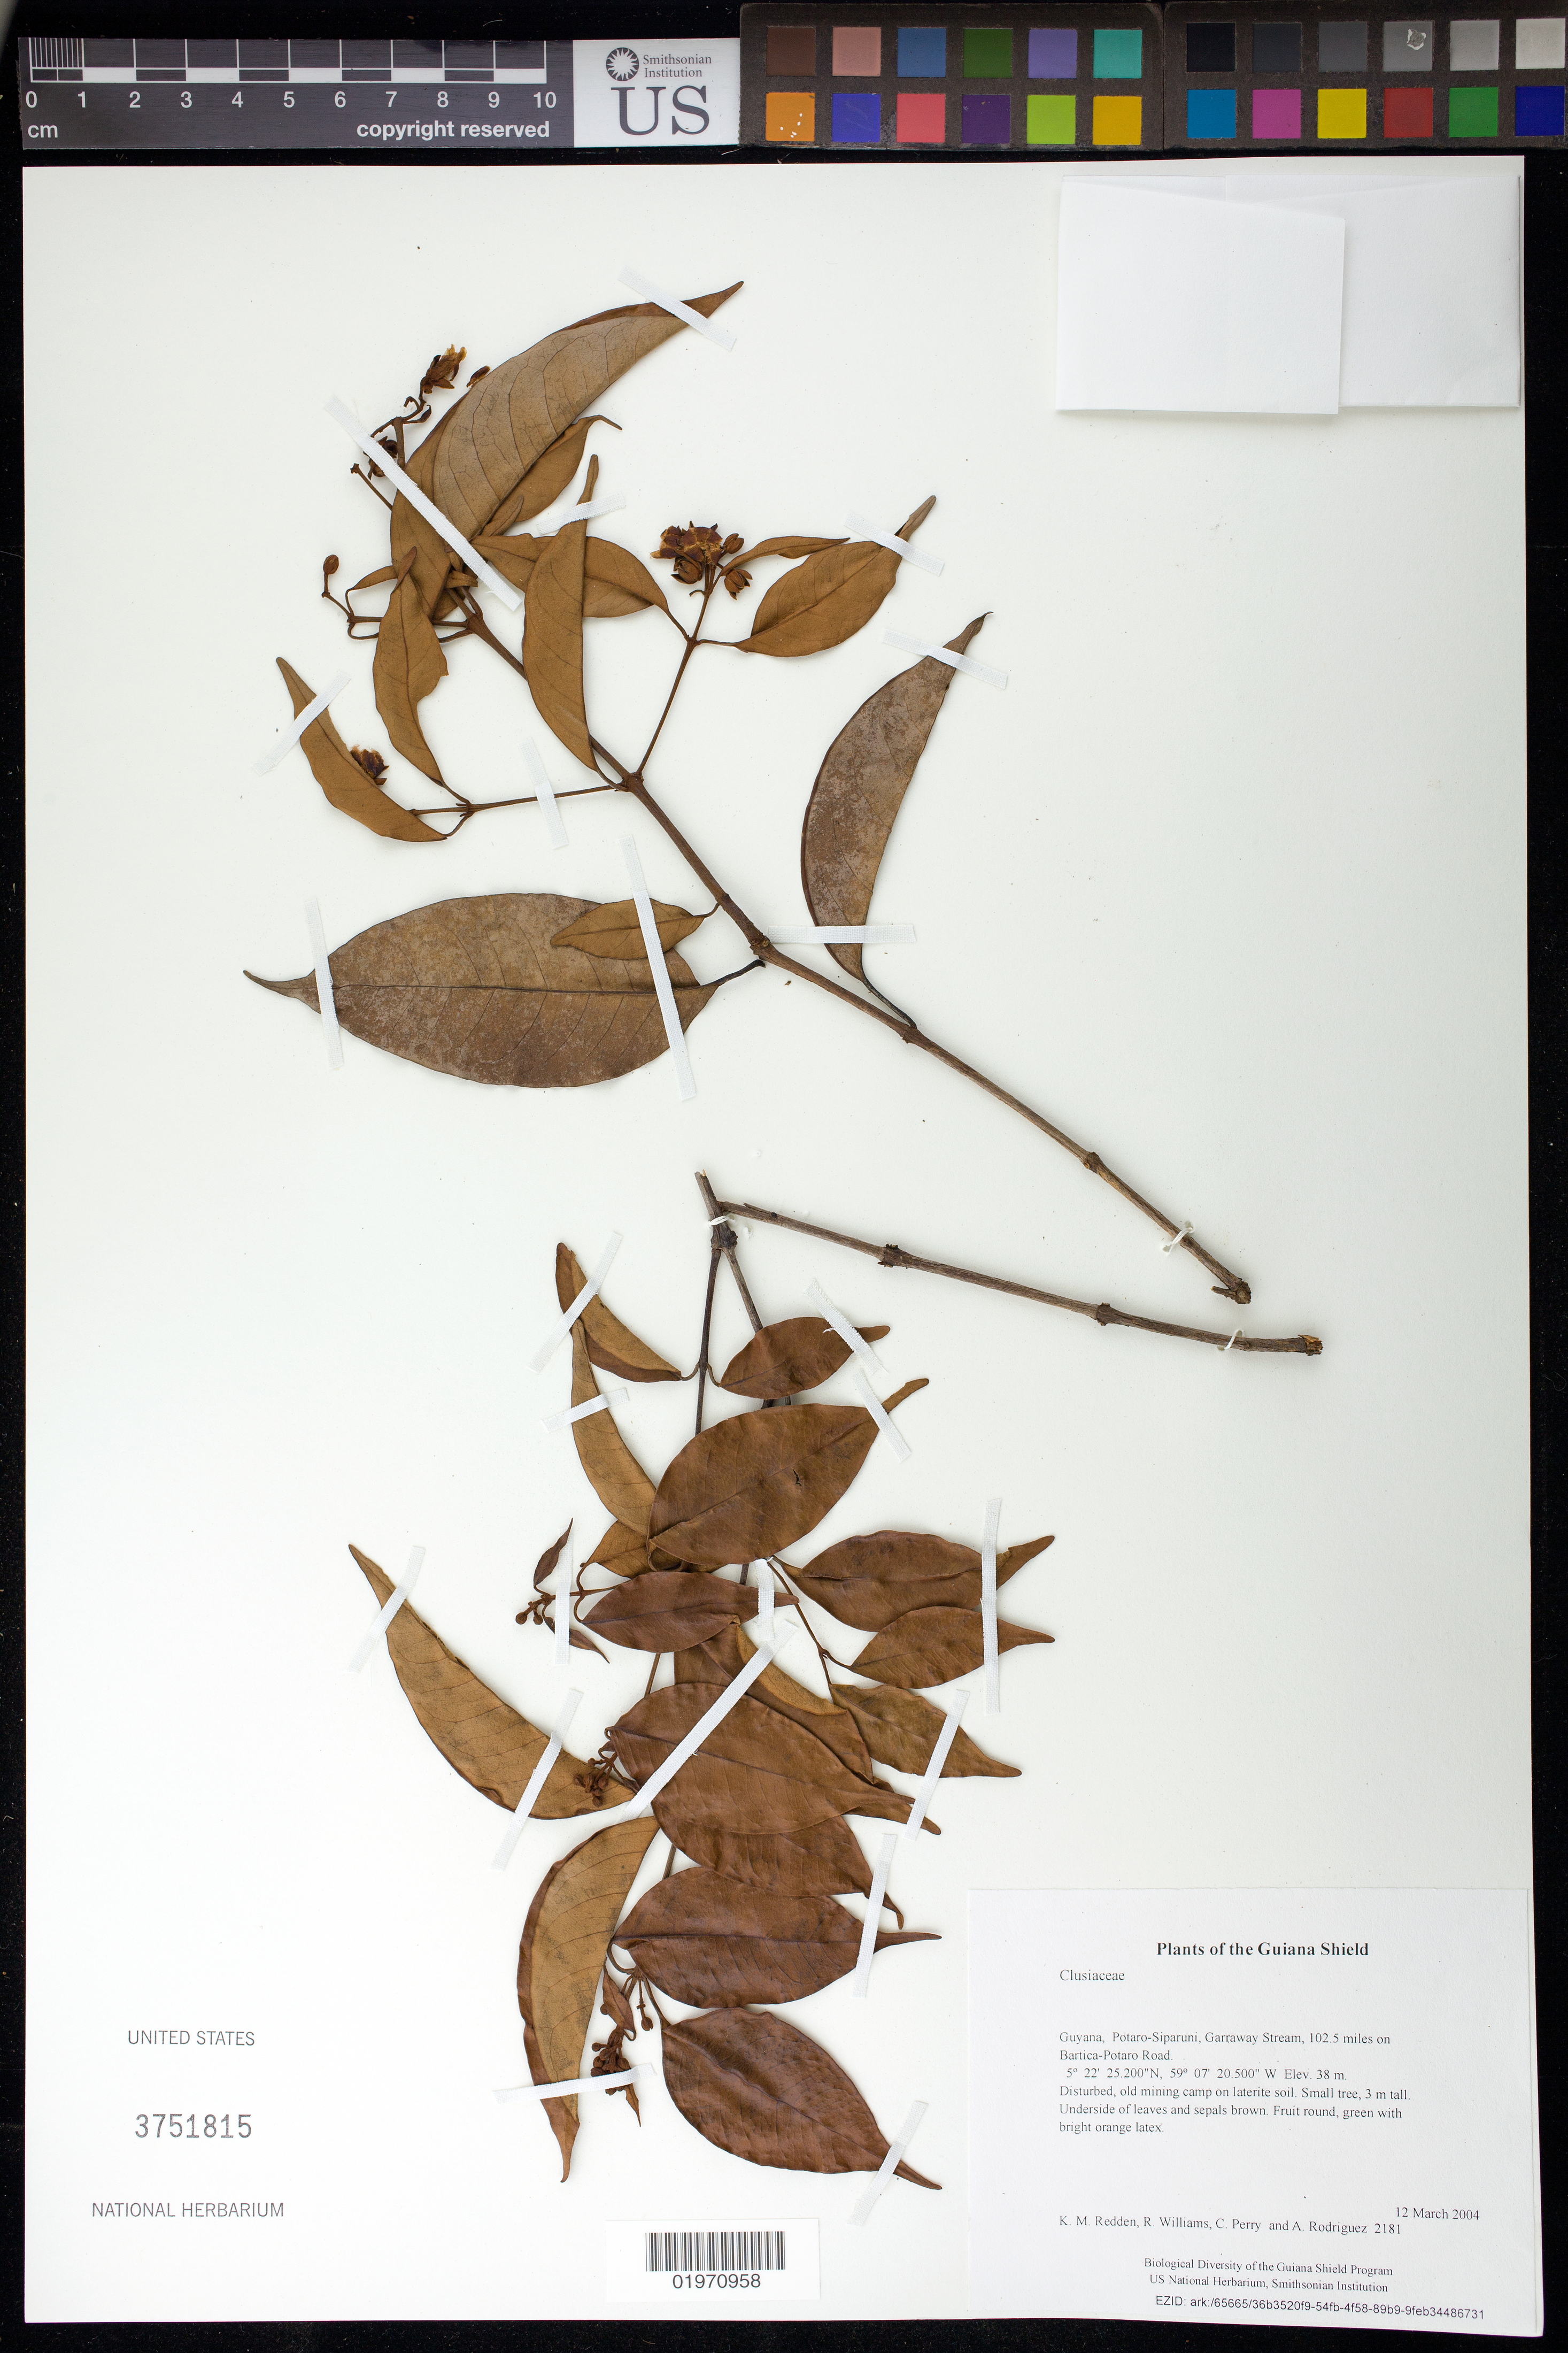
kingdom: Plantae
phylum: Tracheophyta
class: Magnoliopsida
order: Malpighiales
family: Clusiaceae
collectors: K. M. Redden, R. Williams, C. Perry & A. Rodriguez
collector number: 2181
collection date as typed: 12 March 2004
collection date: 2004-03-12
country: Guyana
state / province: Potaro-Siparuni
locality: Garraway Stream, 102.5 miles on Bartica-Potaro Road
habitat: Disturbed, old mining camp on laterite soil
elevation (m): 38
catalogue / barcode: US 3751815